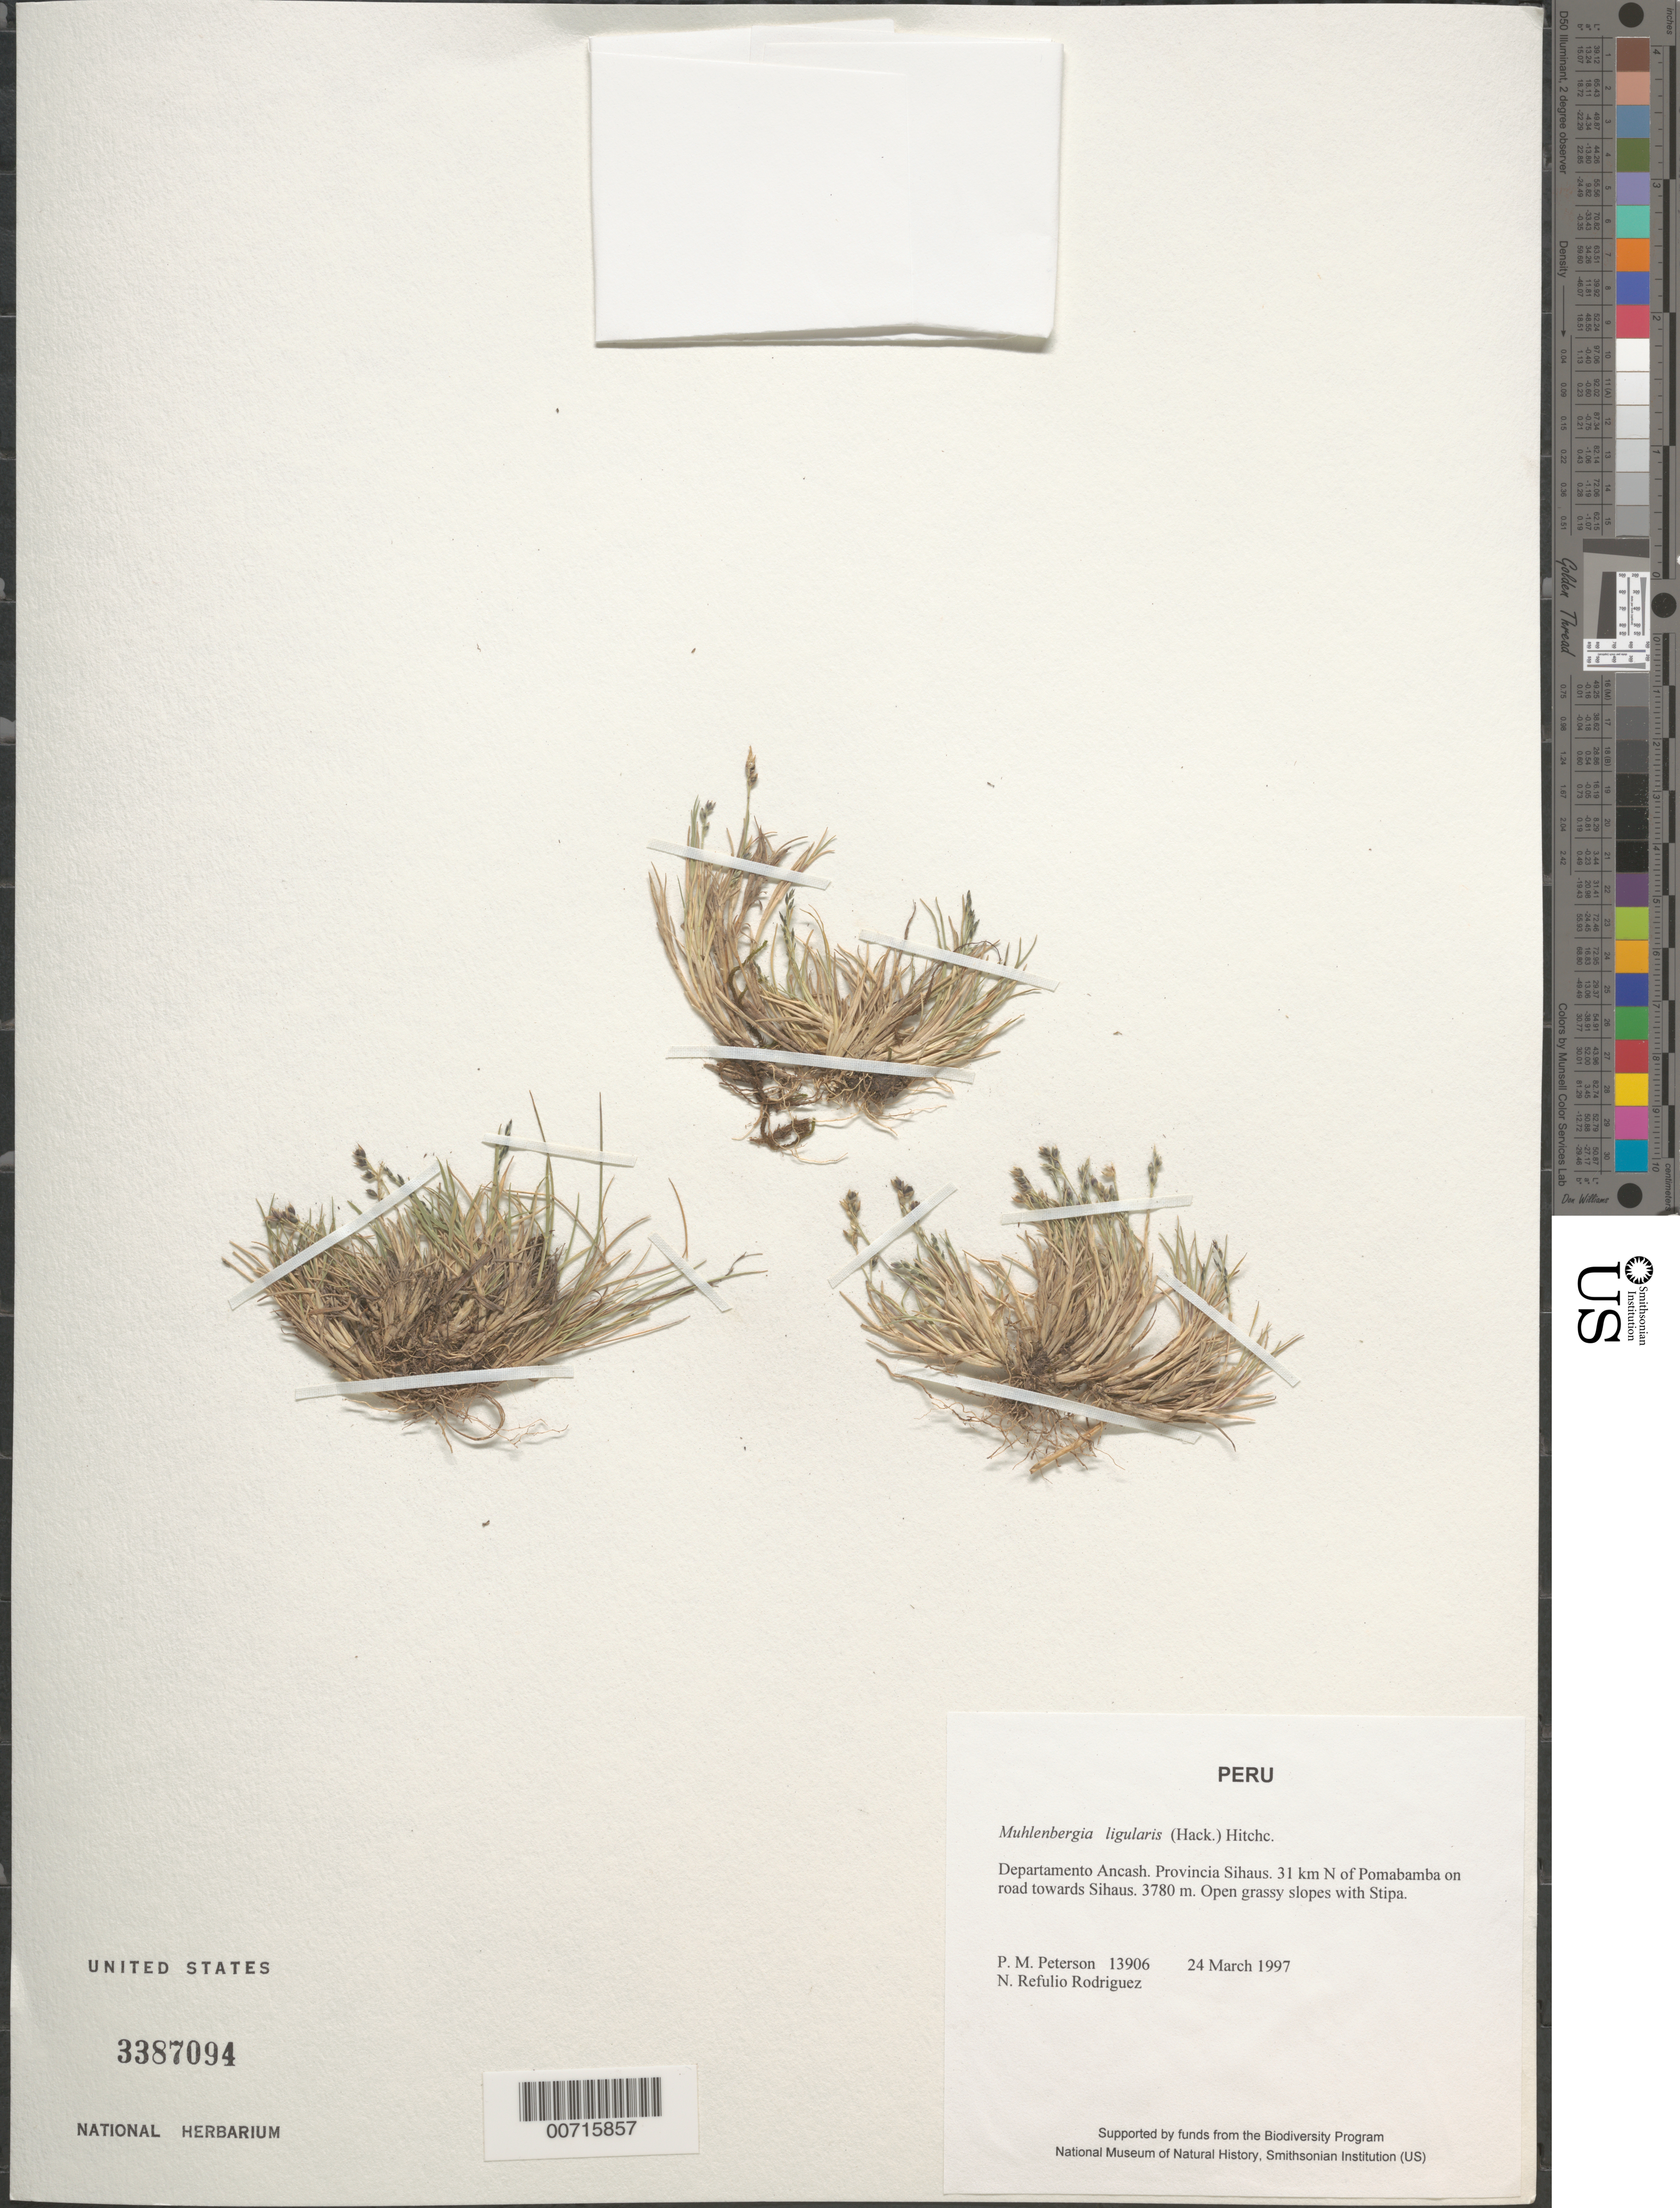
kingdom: Plantae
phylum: Tracheophyta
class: Liliopsida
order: Poales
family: Poaceae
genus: Muhlenbergia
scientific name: Muhlenbergia ligularis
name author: (Hack.) Hitchc.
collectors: P. M. Peterson & N. Refulio-Rodríguez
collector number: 13906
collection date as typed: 24 Mar 1997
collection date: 1997-03-24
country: Peru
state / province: Ancash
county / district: Sihuas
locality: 31 km N of Pomabamba on road towards Sihuas.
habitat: Open grassy slopes with Stipa.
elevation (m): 3780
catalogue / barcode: US 3387094